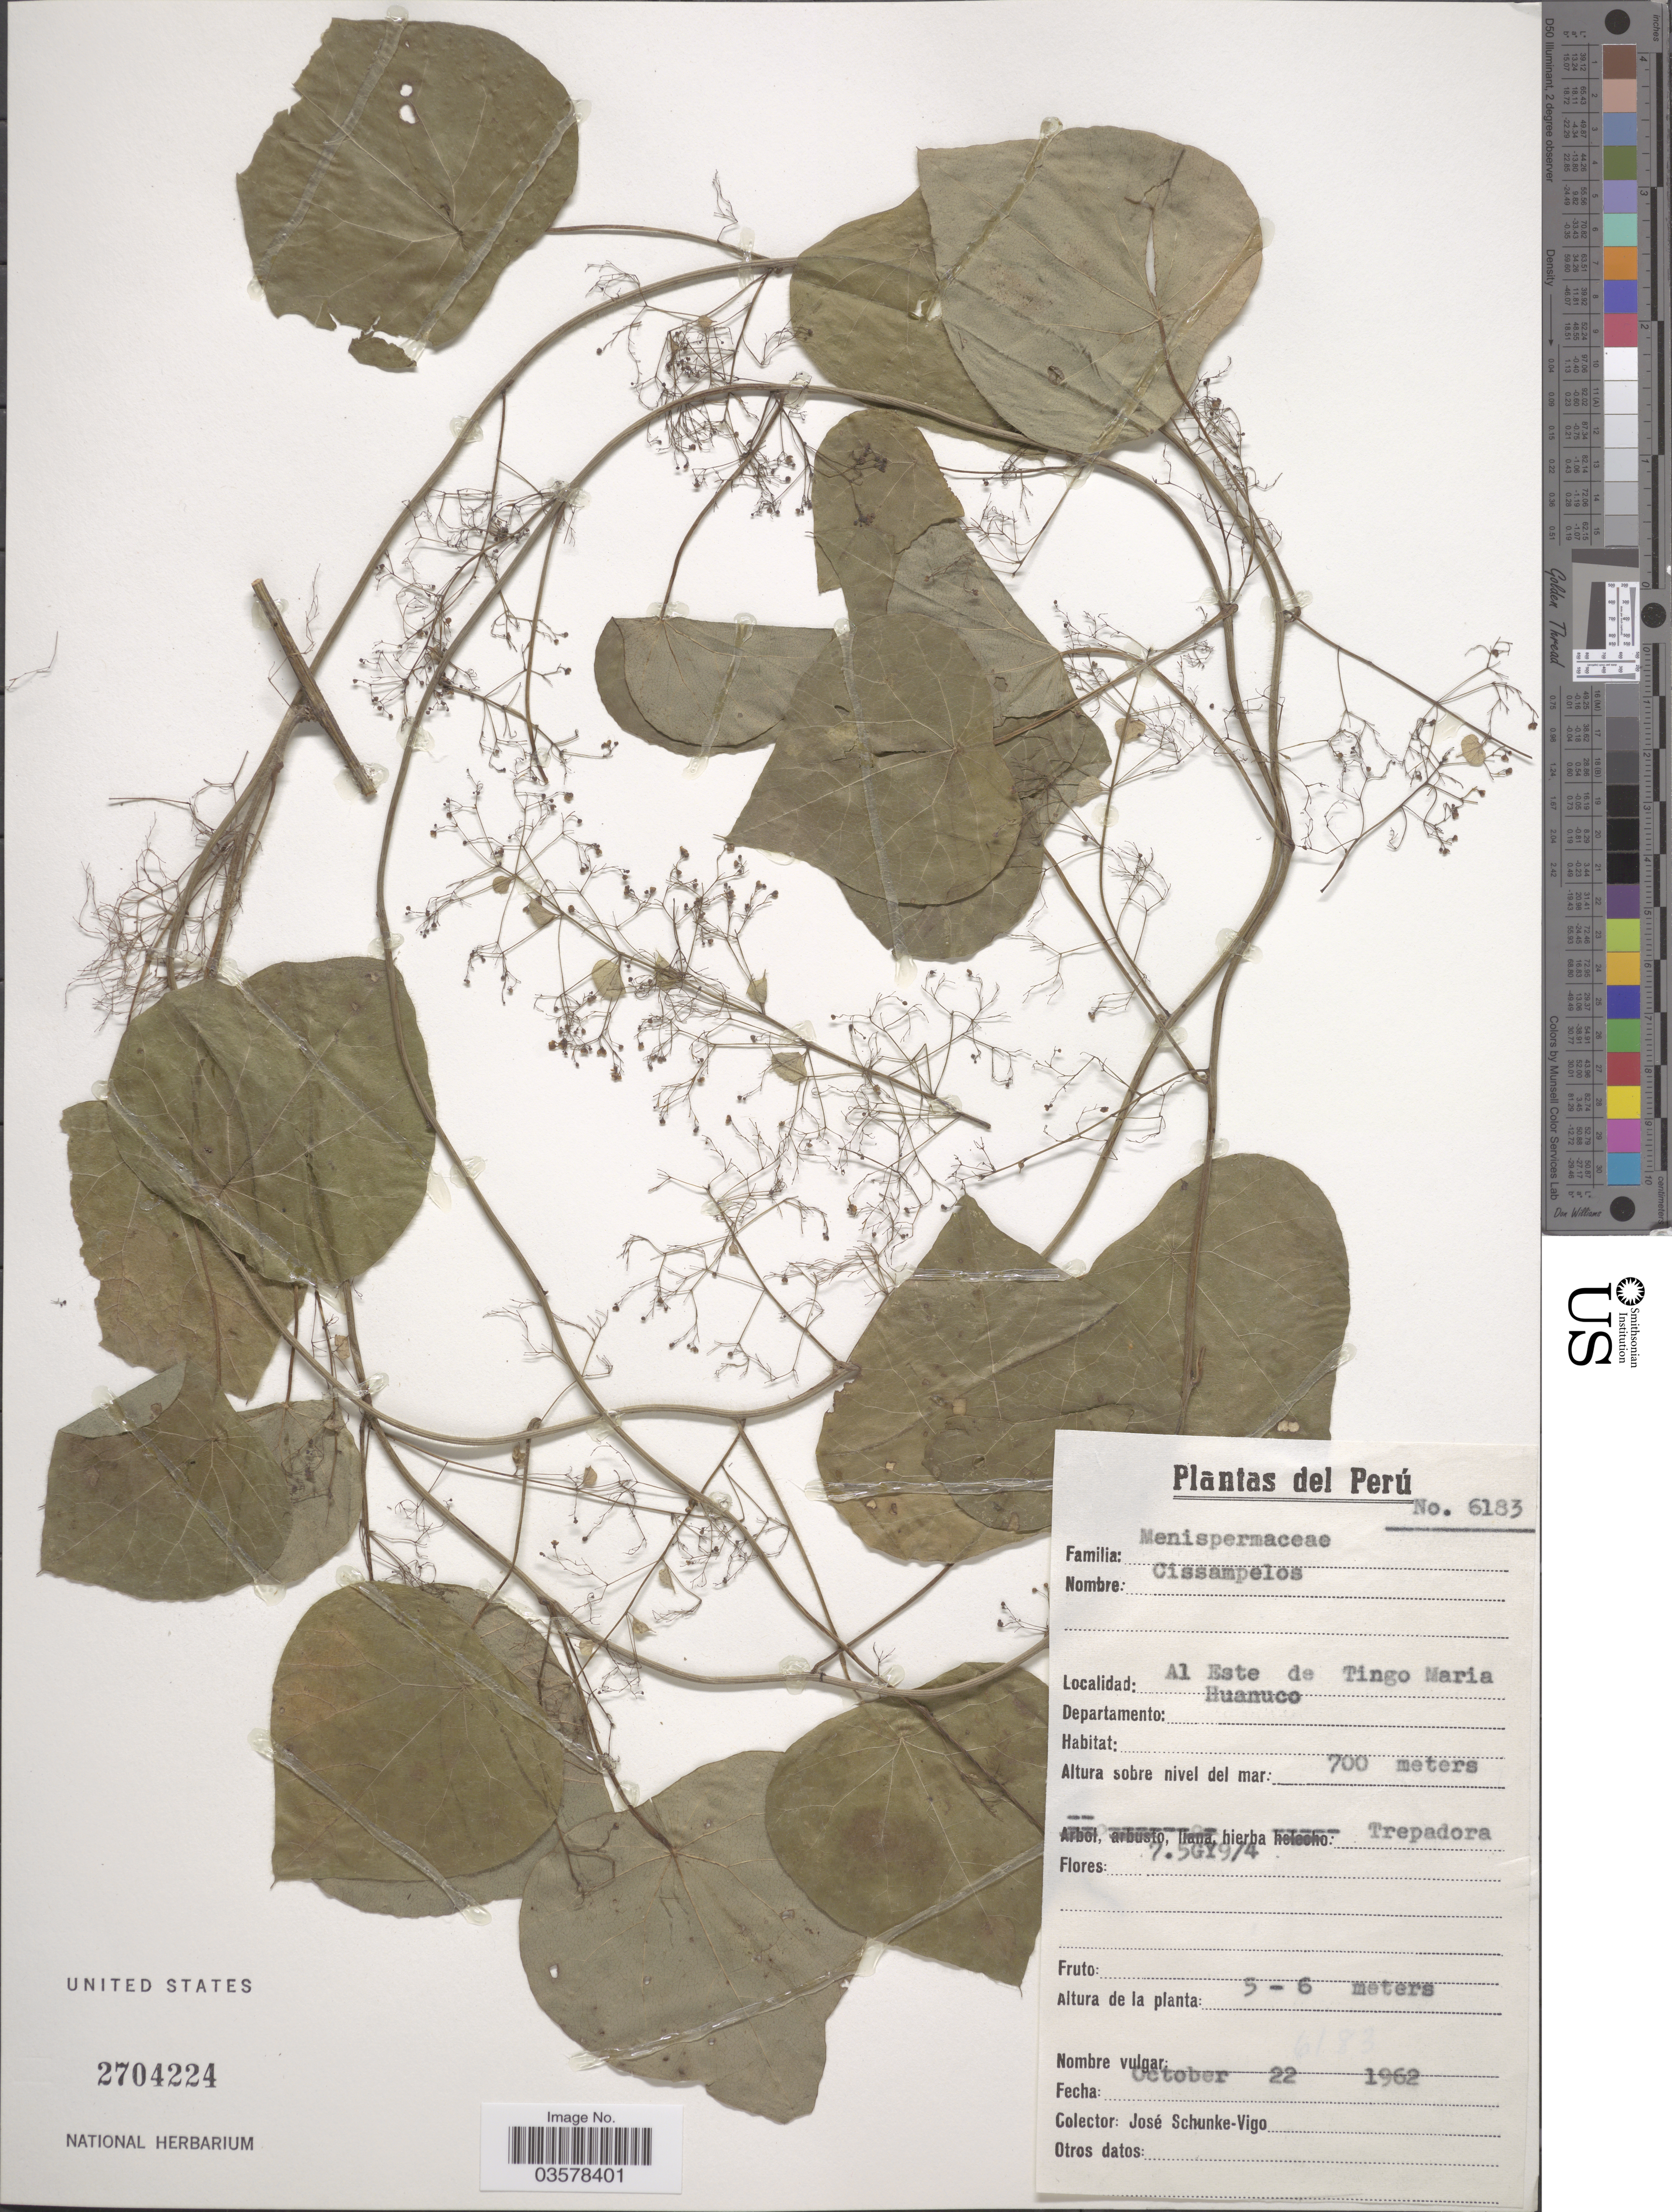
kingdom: Plantae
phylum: Tracheophyta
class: Magnoliopsida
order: Ranunculales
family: Menispermaceae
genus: Cissampelos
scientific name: Cissampelos sp.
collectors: J. Schunke Vigo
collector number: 6183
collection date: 1962-10-22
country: Peru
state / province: Huánuco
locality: Al Este de Tingo Maria, Departamento: Huanuco.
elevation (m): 700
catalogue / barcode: US 2704224